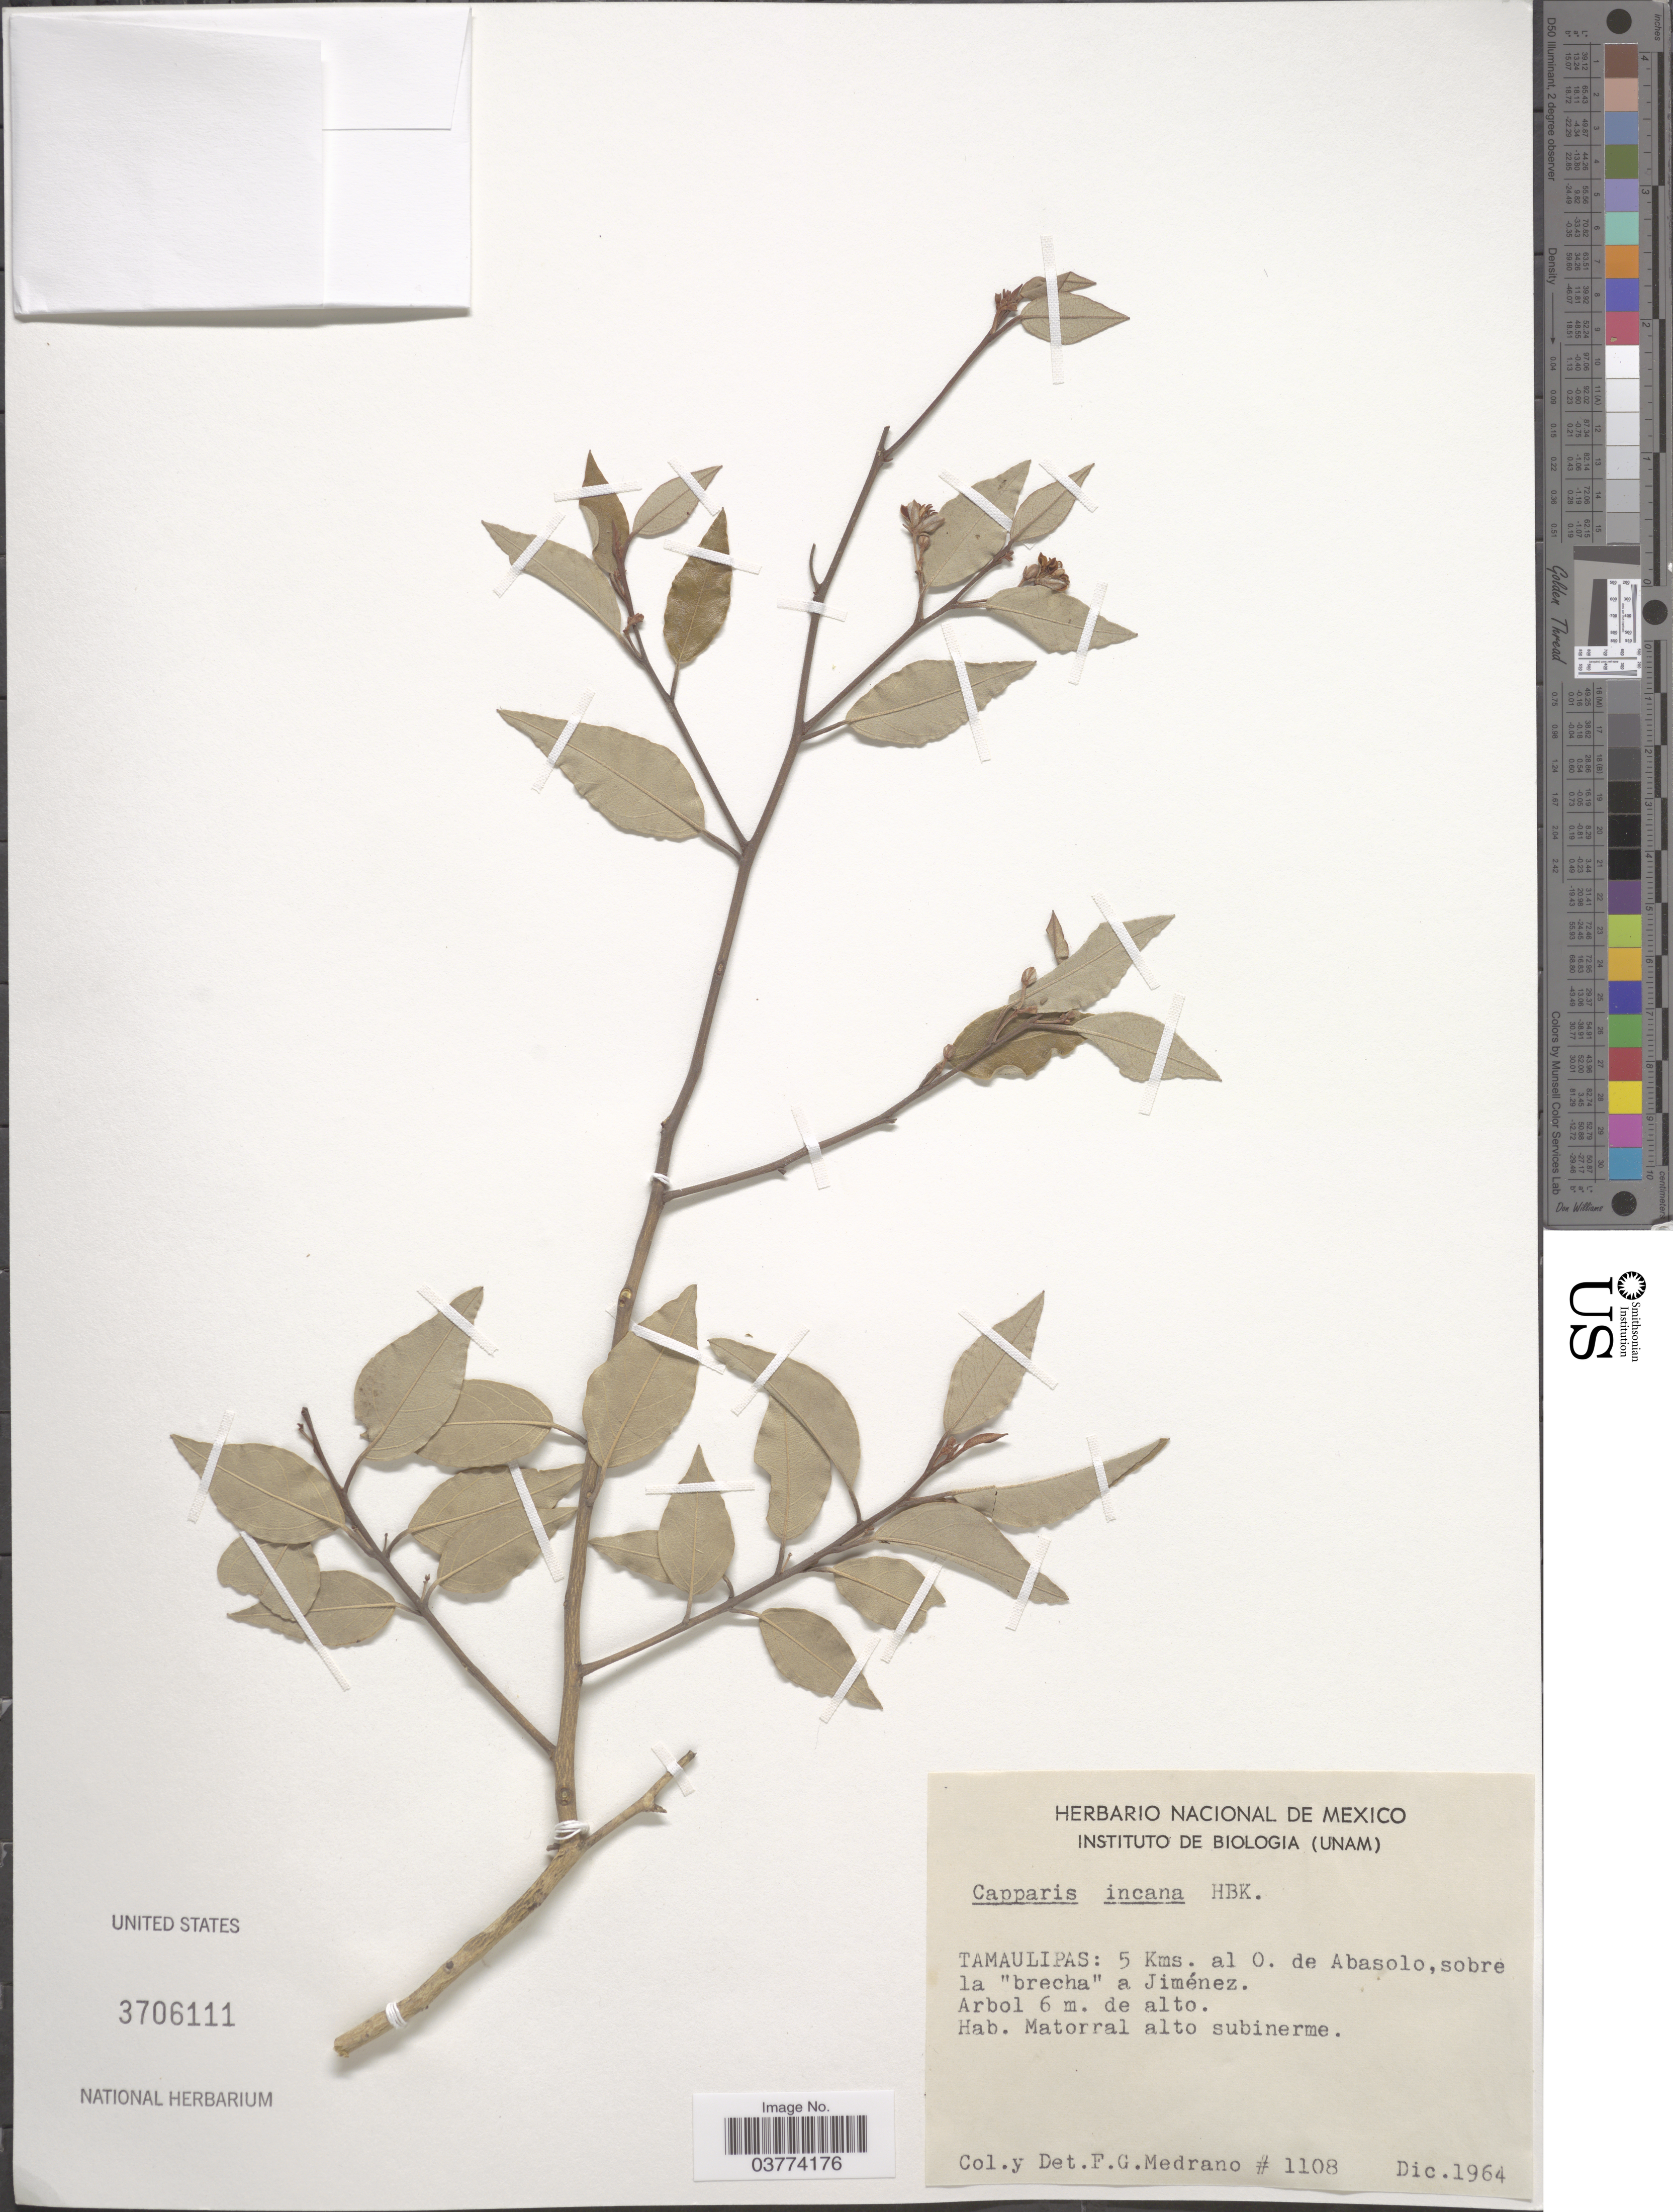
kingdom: Plantae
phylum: Tracheophyta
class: Magnoliopsida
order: Brassicales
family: Capparaceae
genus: Quadrella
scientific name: Quadrella incana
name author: (Kunth) Iltis & Cornejo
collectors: F. Medrano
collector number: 1108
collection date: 1964-12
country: Mexico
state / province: Tamaulipas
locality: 5 Kms. al O. de Abasolo, sobre la 'brecha' a Jiménez.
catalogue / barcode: US 3706111